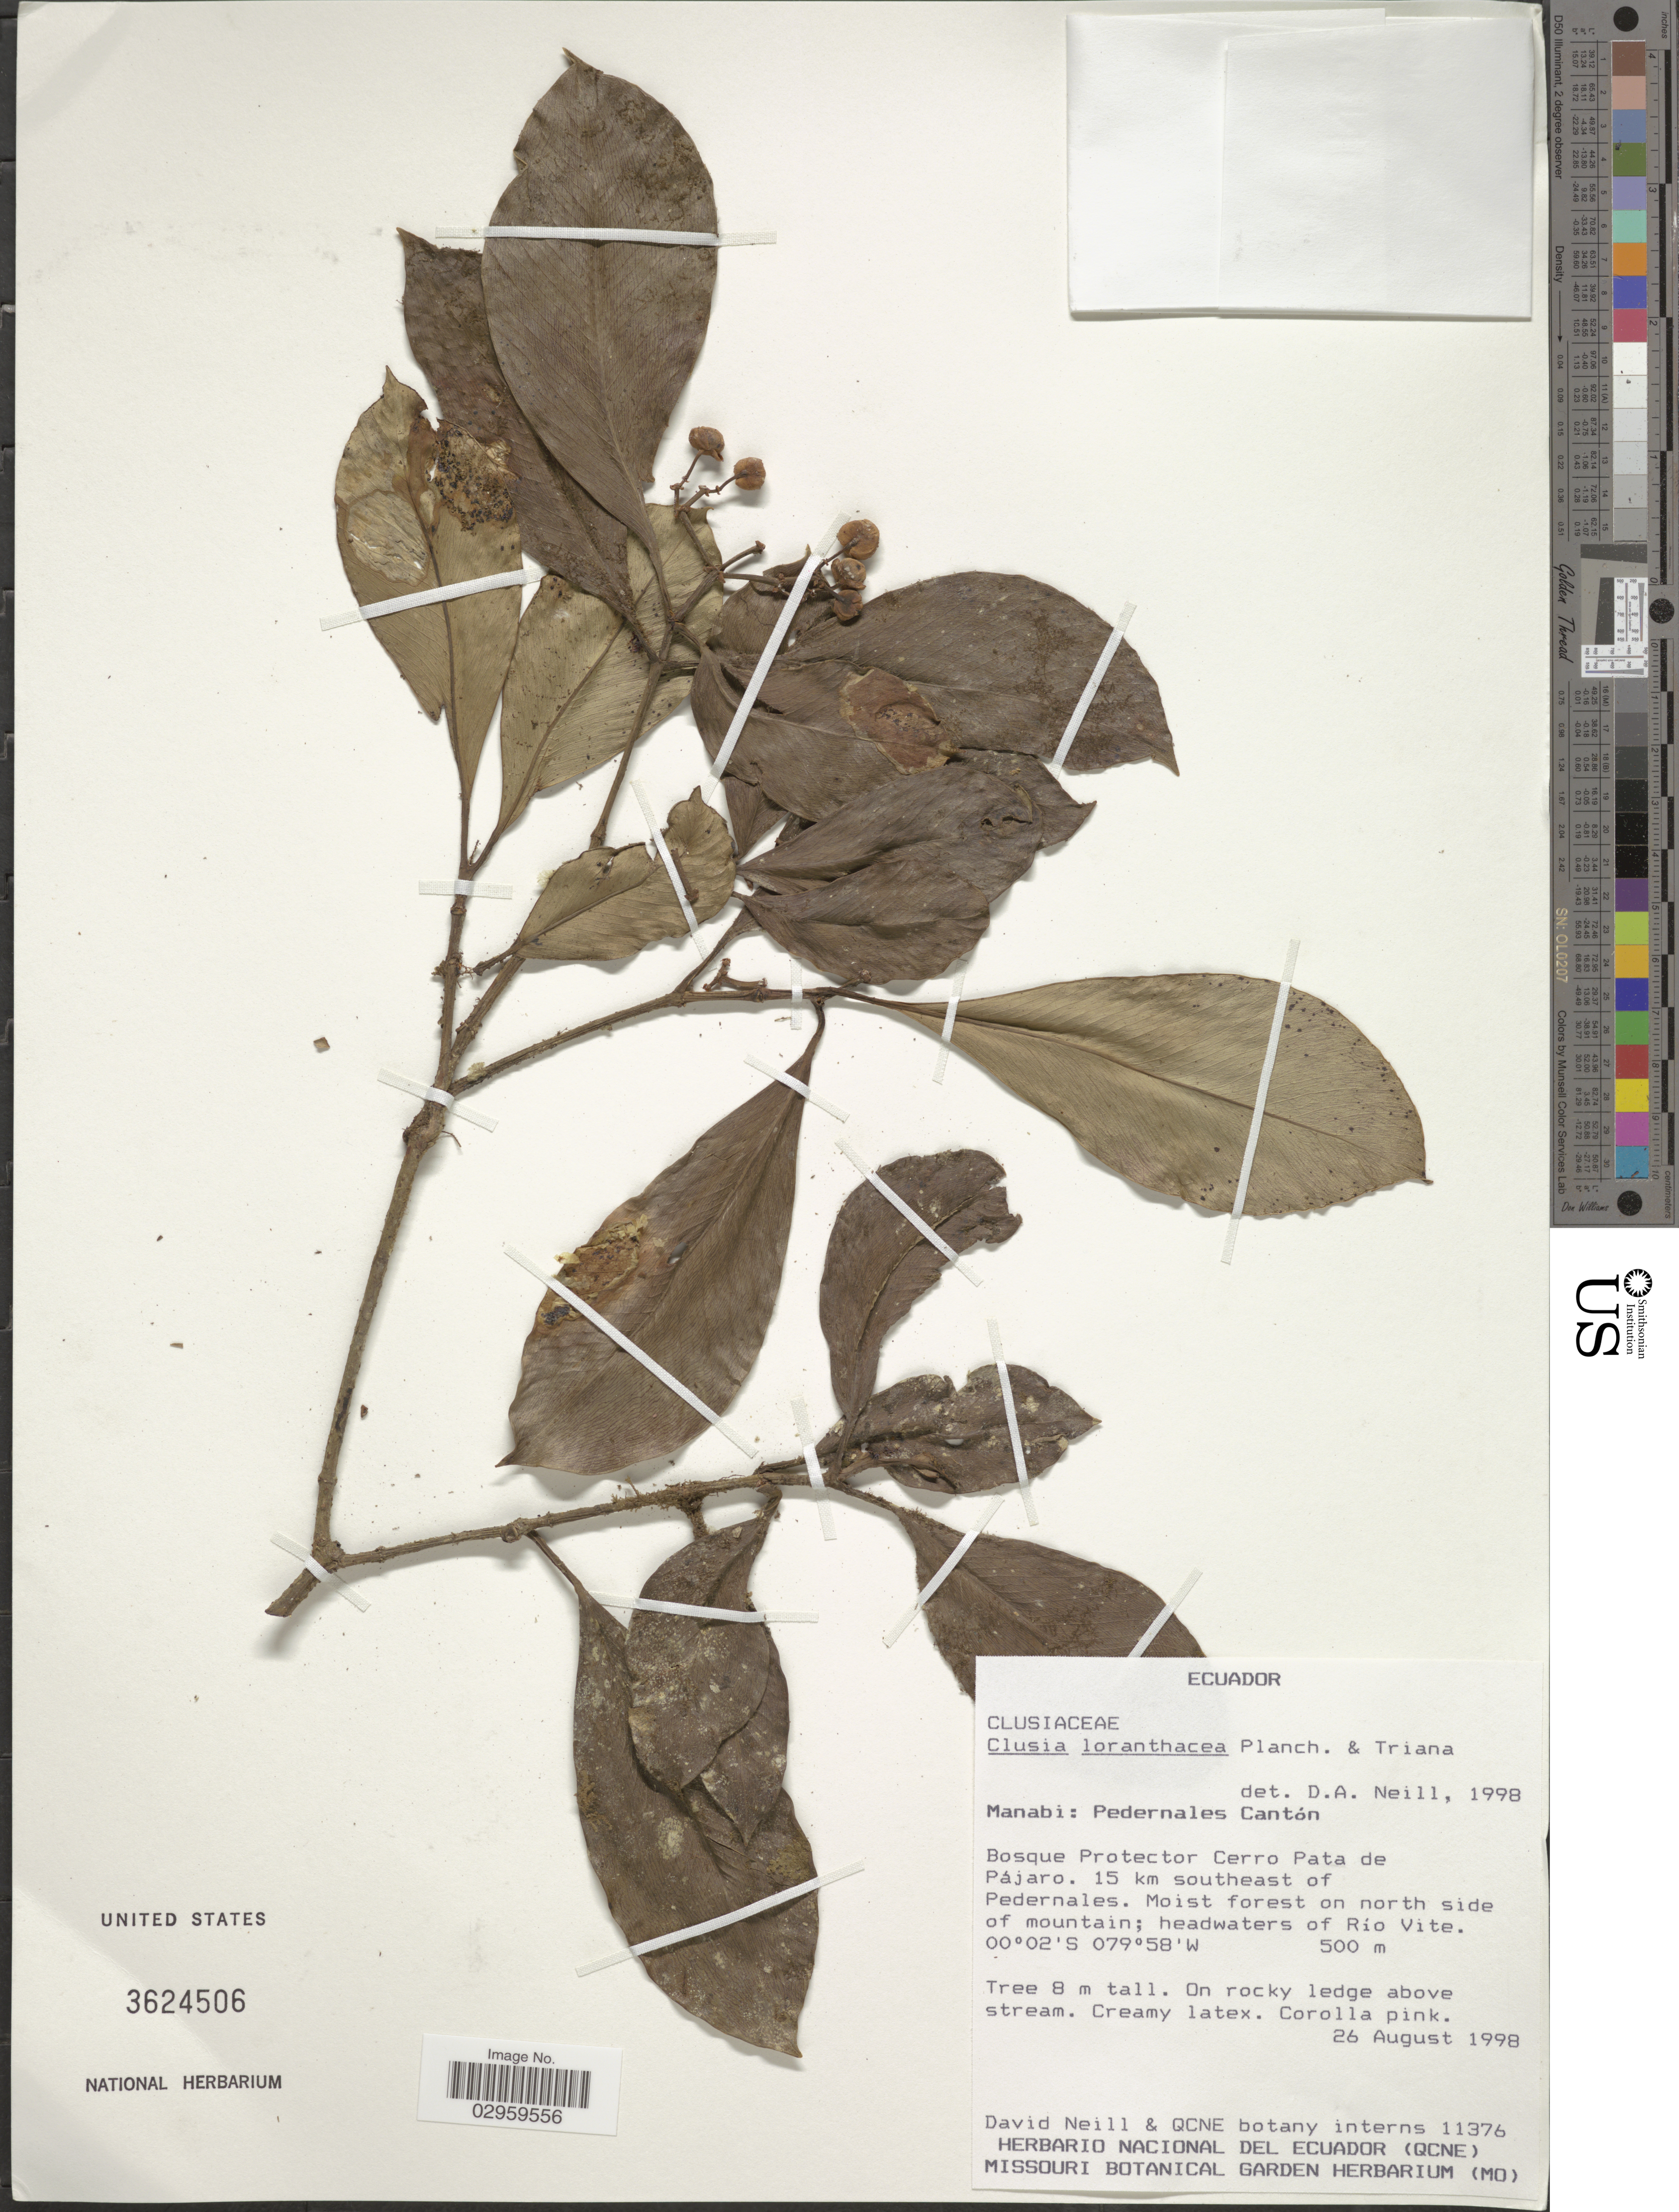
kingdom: Plantae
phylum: Tracheophyta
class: Magnoliopsida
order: Malpighiales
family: Clusiaceae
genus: Clusia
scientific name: Clusia loranthacea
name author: Planch. & Triana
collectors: D. Neill & QCNE botany interns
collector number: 11376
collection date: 1998-08-26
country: Ecuador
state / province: Manabí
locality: Pedernales Cantón. Bosque Protector Cerro Pata de Pájaro. 15 km southeast of Pedernales. Moist forest on north side of mountain; headwaters of Río Vite.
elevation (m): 500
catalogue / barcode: US 3624506